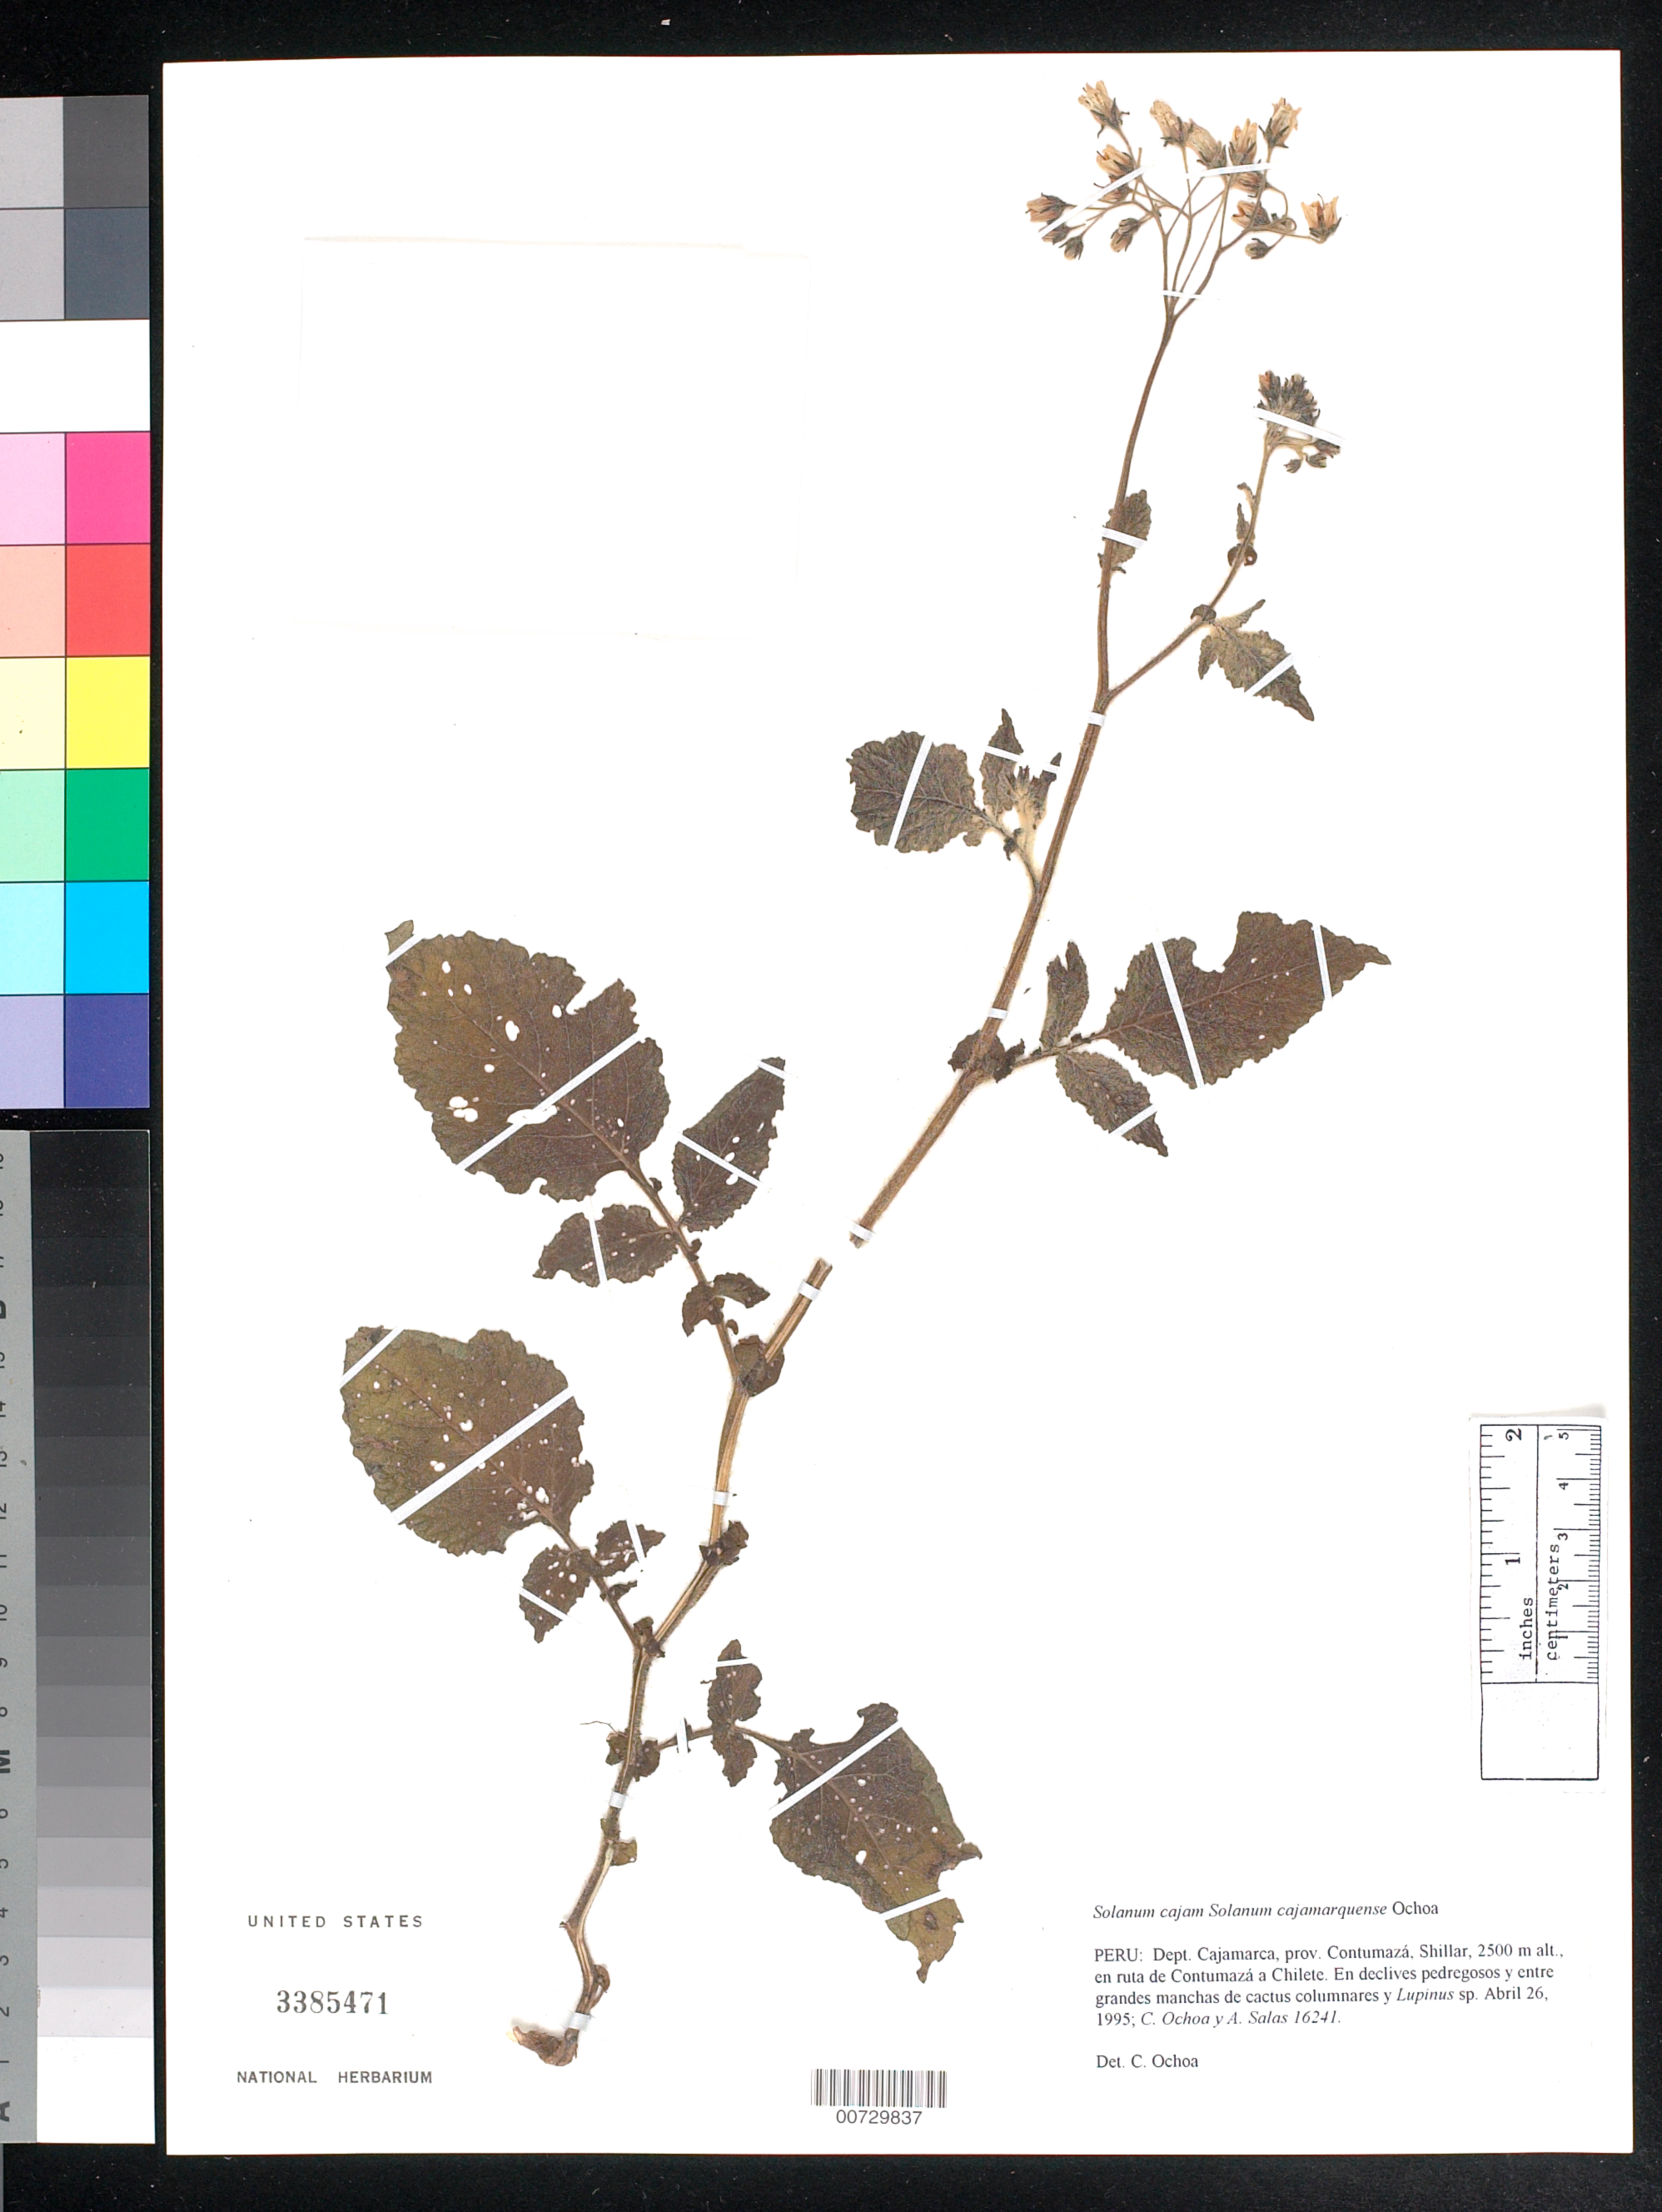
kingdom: Plantae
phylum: Tracheophyta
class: Magnoliopsida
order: Solanales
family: Solanaceae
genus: Solanum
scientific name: Solanum cajamarquense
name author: Ochoa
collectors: C. M. Ochoa & A. Salas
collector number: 16241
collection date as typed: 26 Apr 1995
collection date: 1995-04-26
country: Peru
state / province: Cajamarca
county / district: Contumazá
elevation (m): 2500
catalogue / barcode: US 3385471